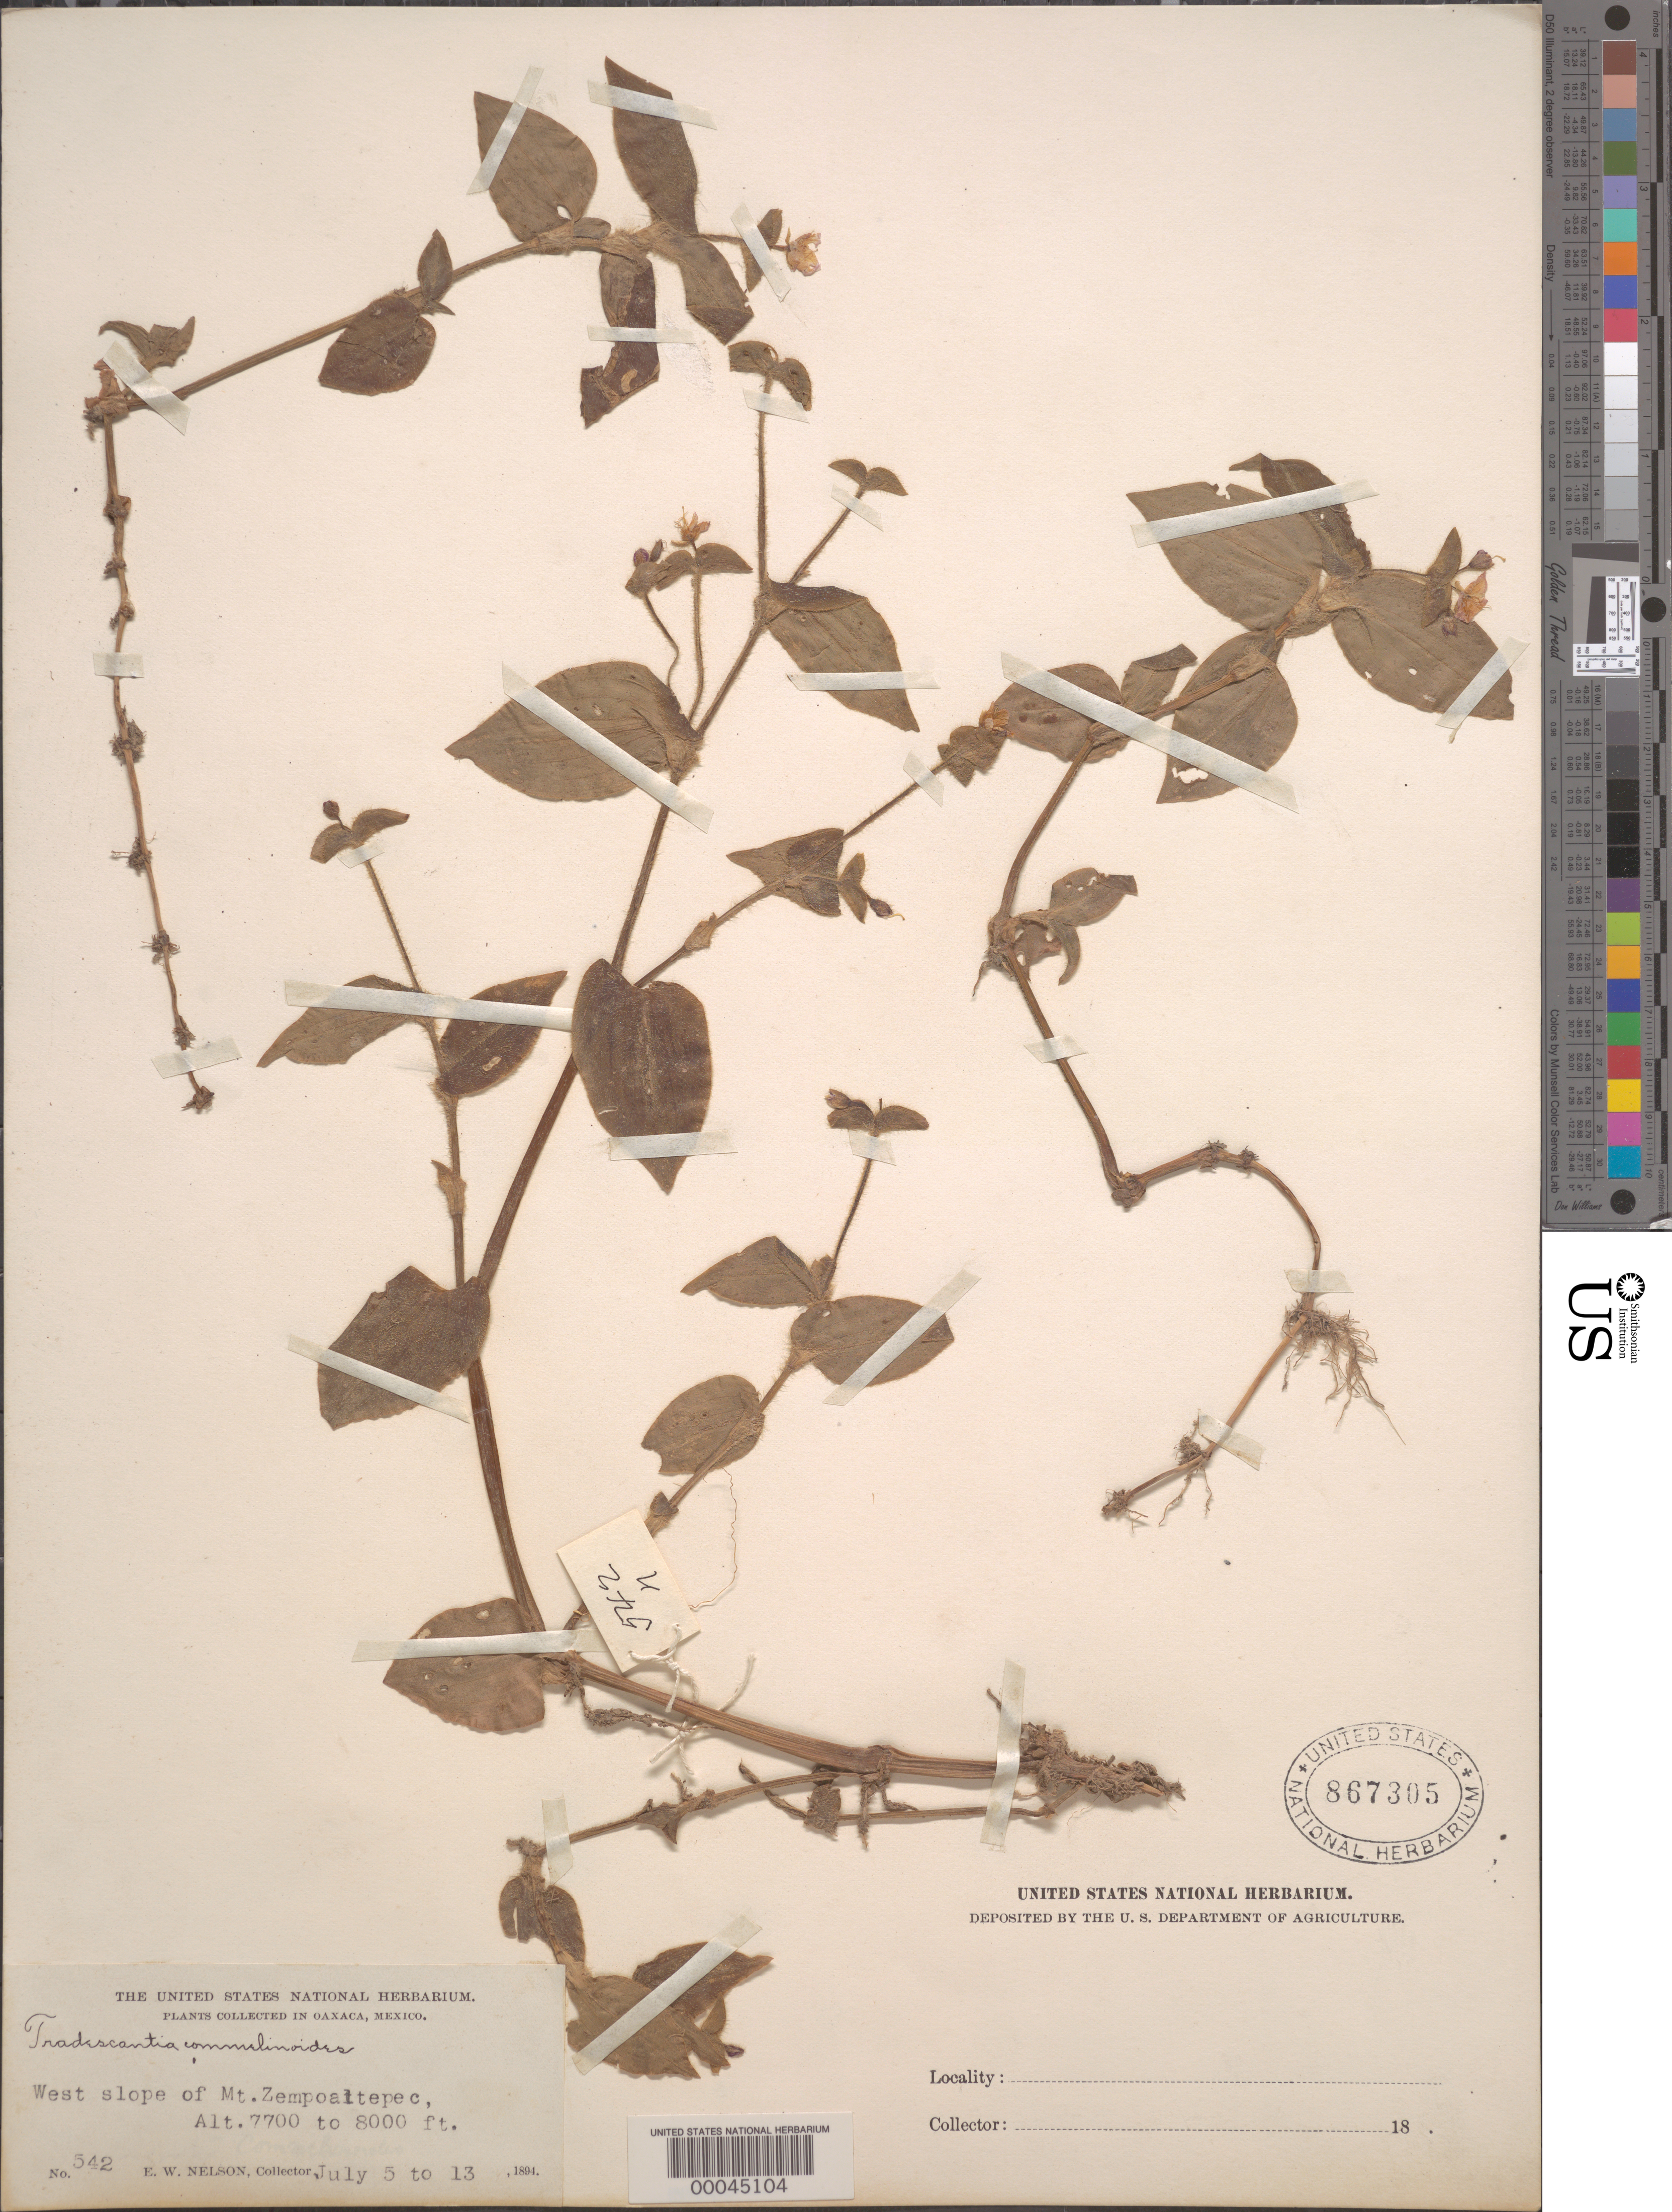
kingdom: Plantae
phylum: Tracheophyta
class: Liliopsida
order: Commelinales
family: Commelinaceae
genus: Tradescantia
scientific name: Tradescantia commelinoides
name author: Schult. & Schult. f.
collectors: E. W. Nelson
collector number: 542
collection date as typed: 05 Jul 1894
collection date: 1894-07-05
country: Mexico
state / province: Oaxaca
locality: Mt. zempoltepec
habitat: West slope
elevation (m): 2349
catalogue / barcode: US 867305